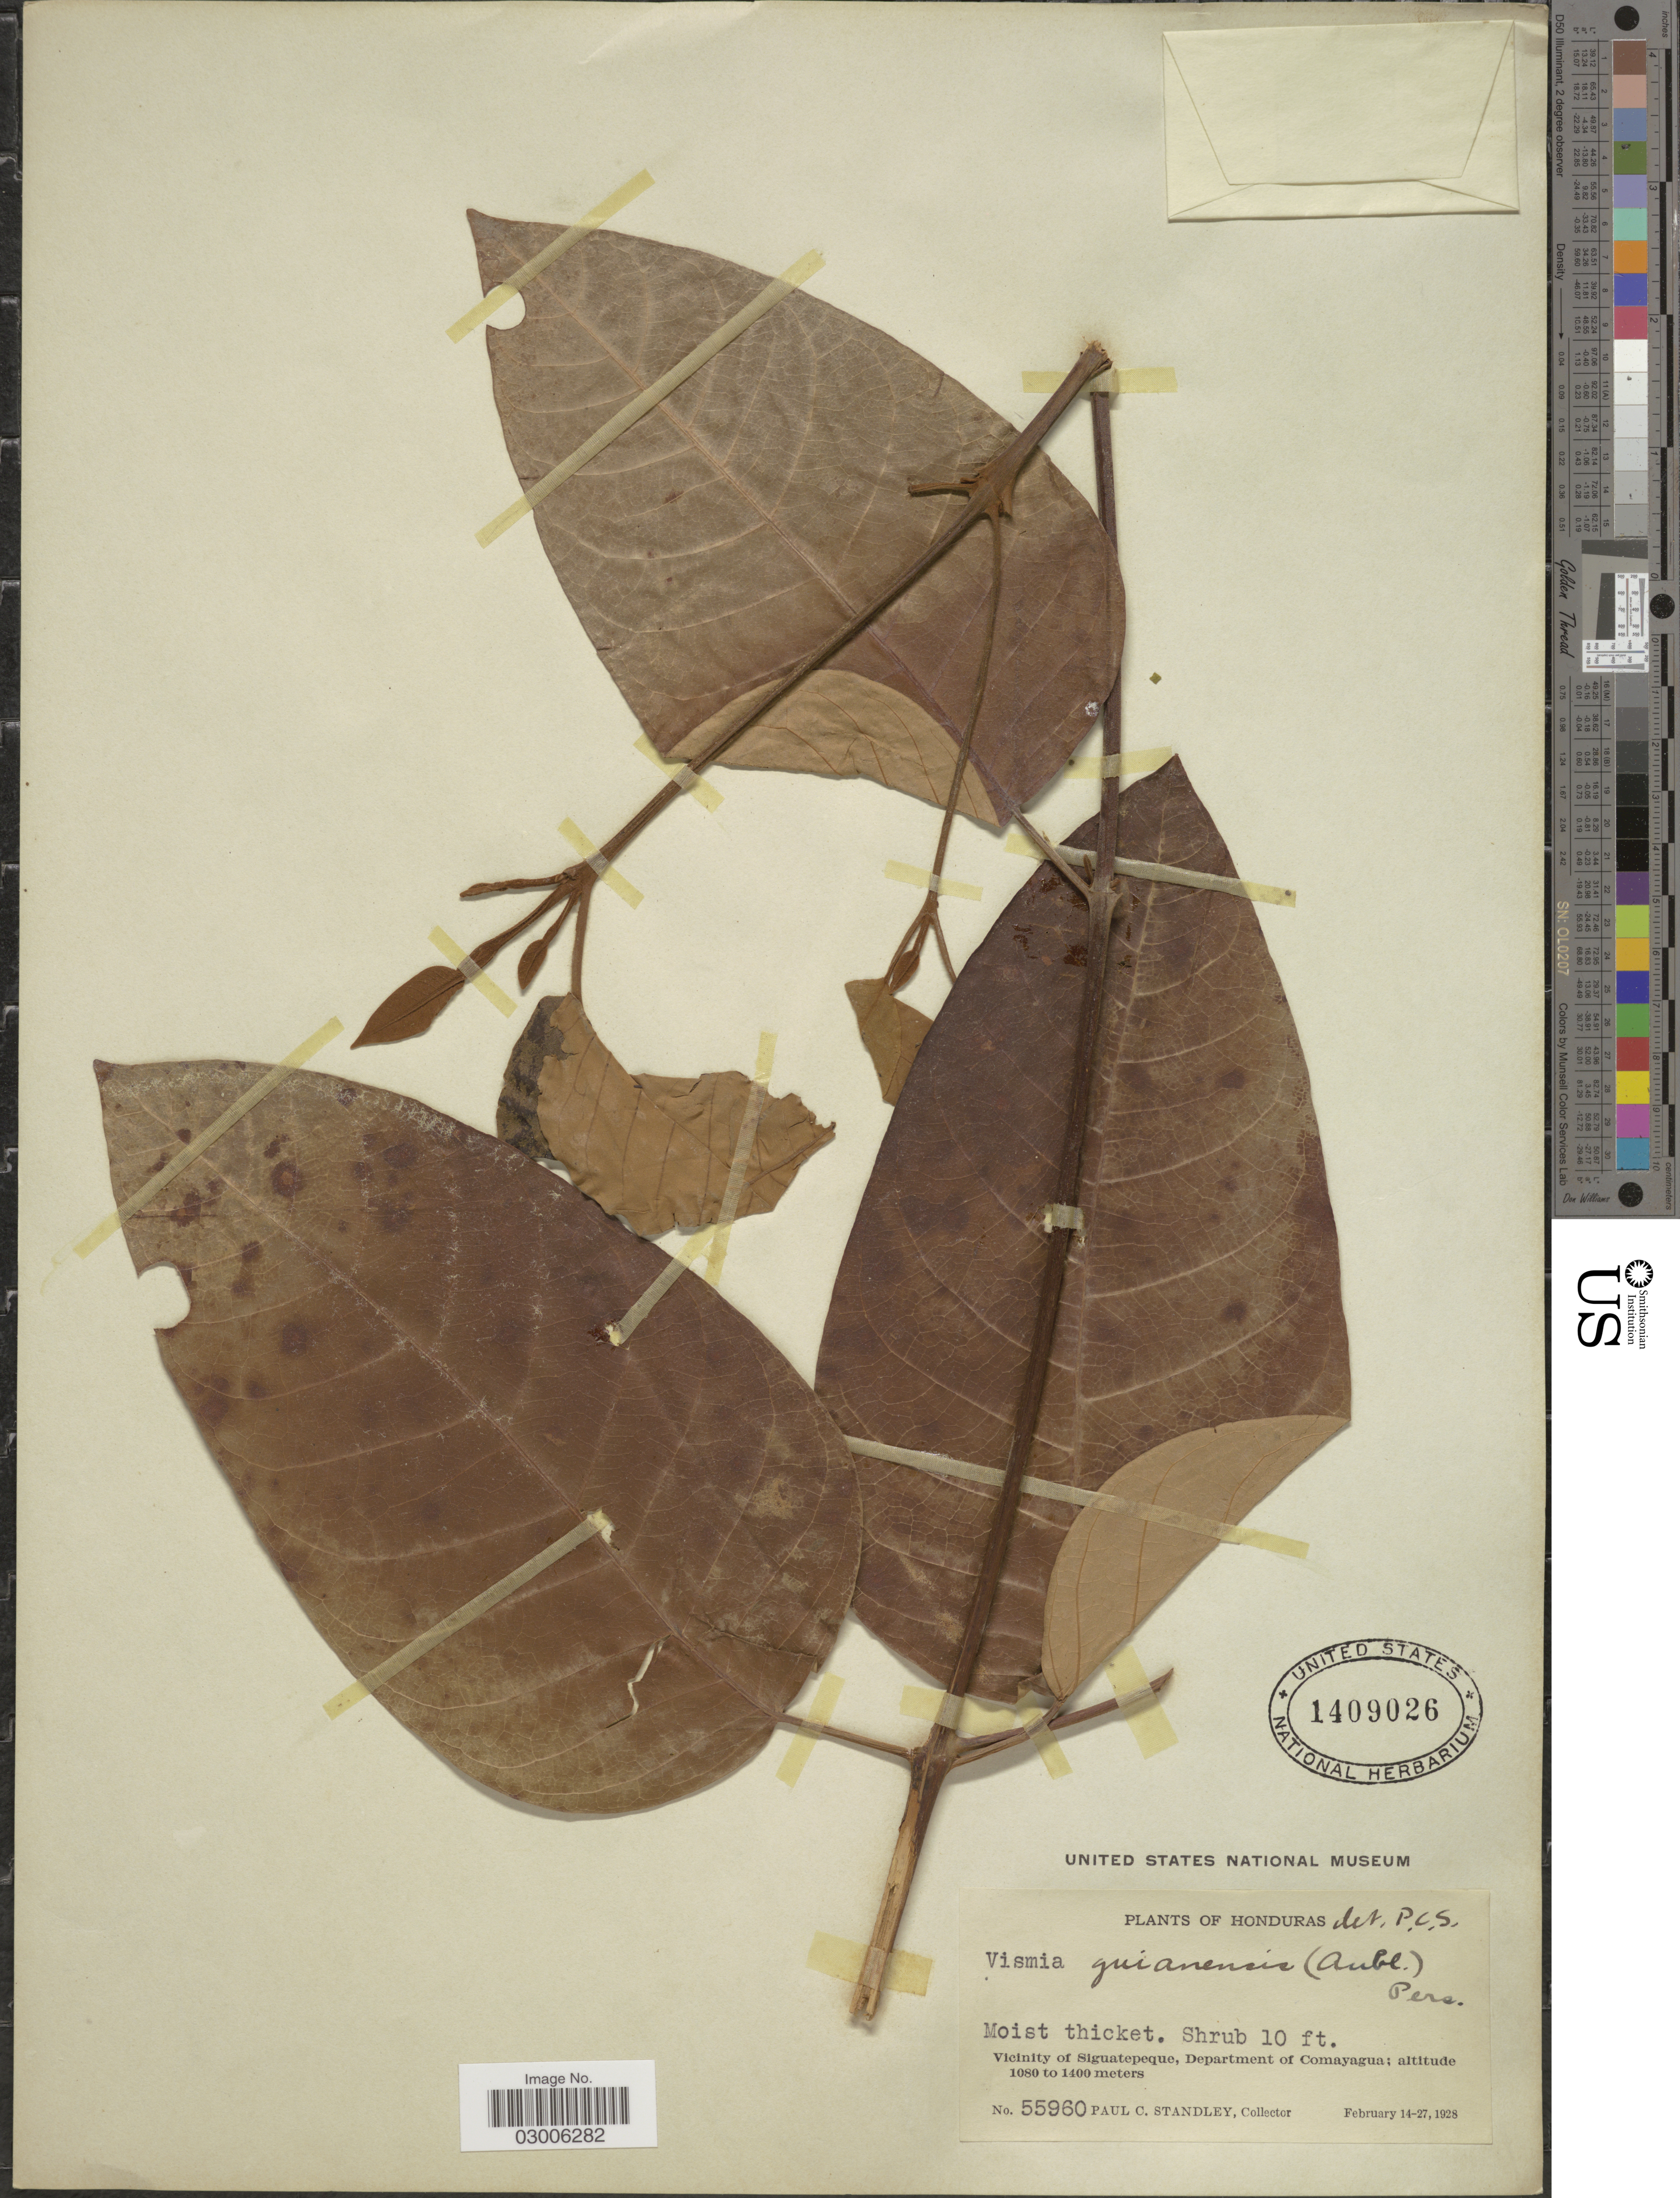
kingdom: Plantae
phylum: Tracheophyta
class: Magnoliopsida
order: Malpighiales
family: Hypericaceae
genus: Vismia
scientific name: Vismia guianensis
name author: (Aubl.) Pers.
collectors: P. C. Standley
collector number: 55960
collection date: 1928-02-14/1928-02-27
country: Honduras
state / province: Comayagua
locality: Vicinity of Siguatepeque, Department of Comayagua.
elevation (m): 1080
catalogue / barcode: US 1409026